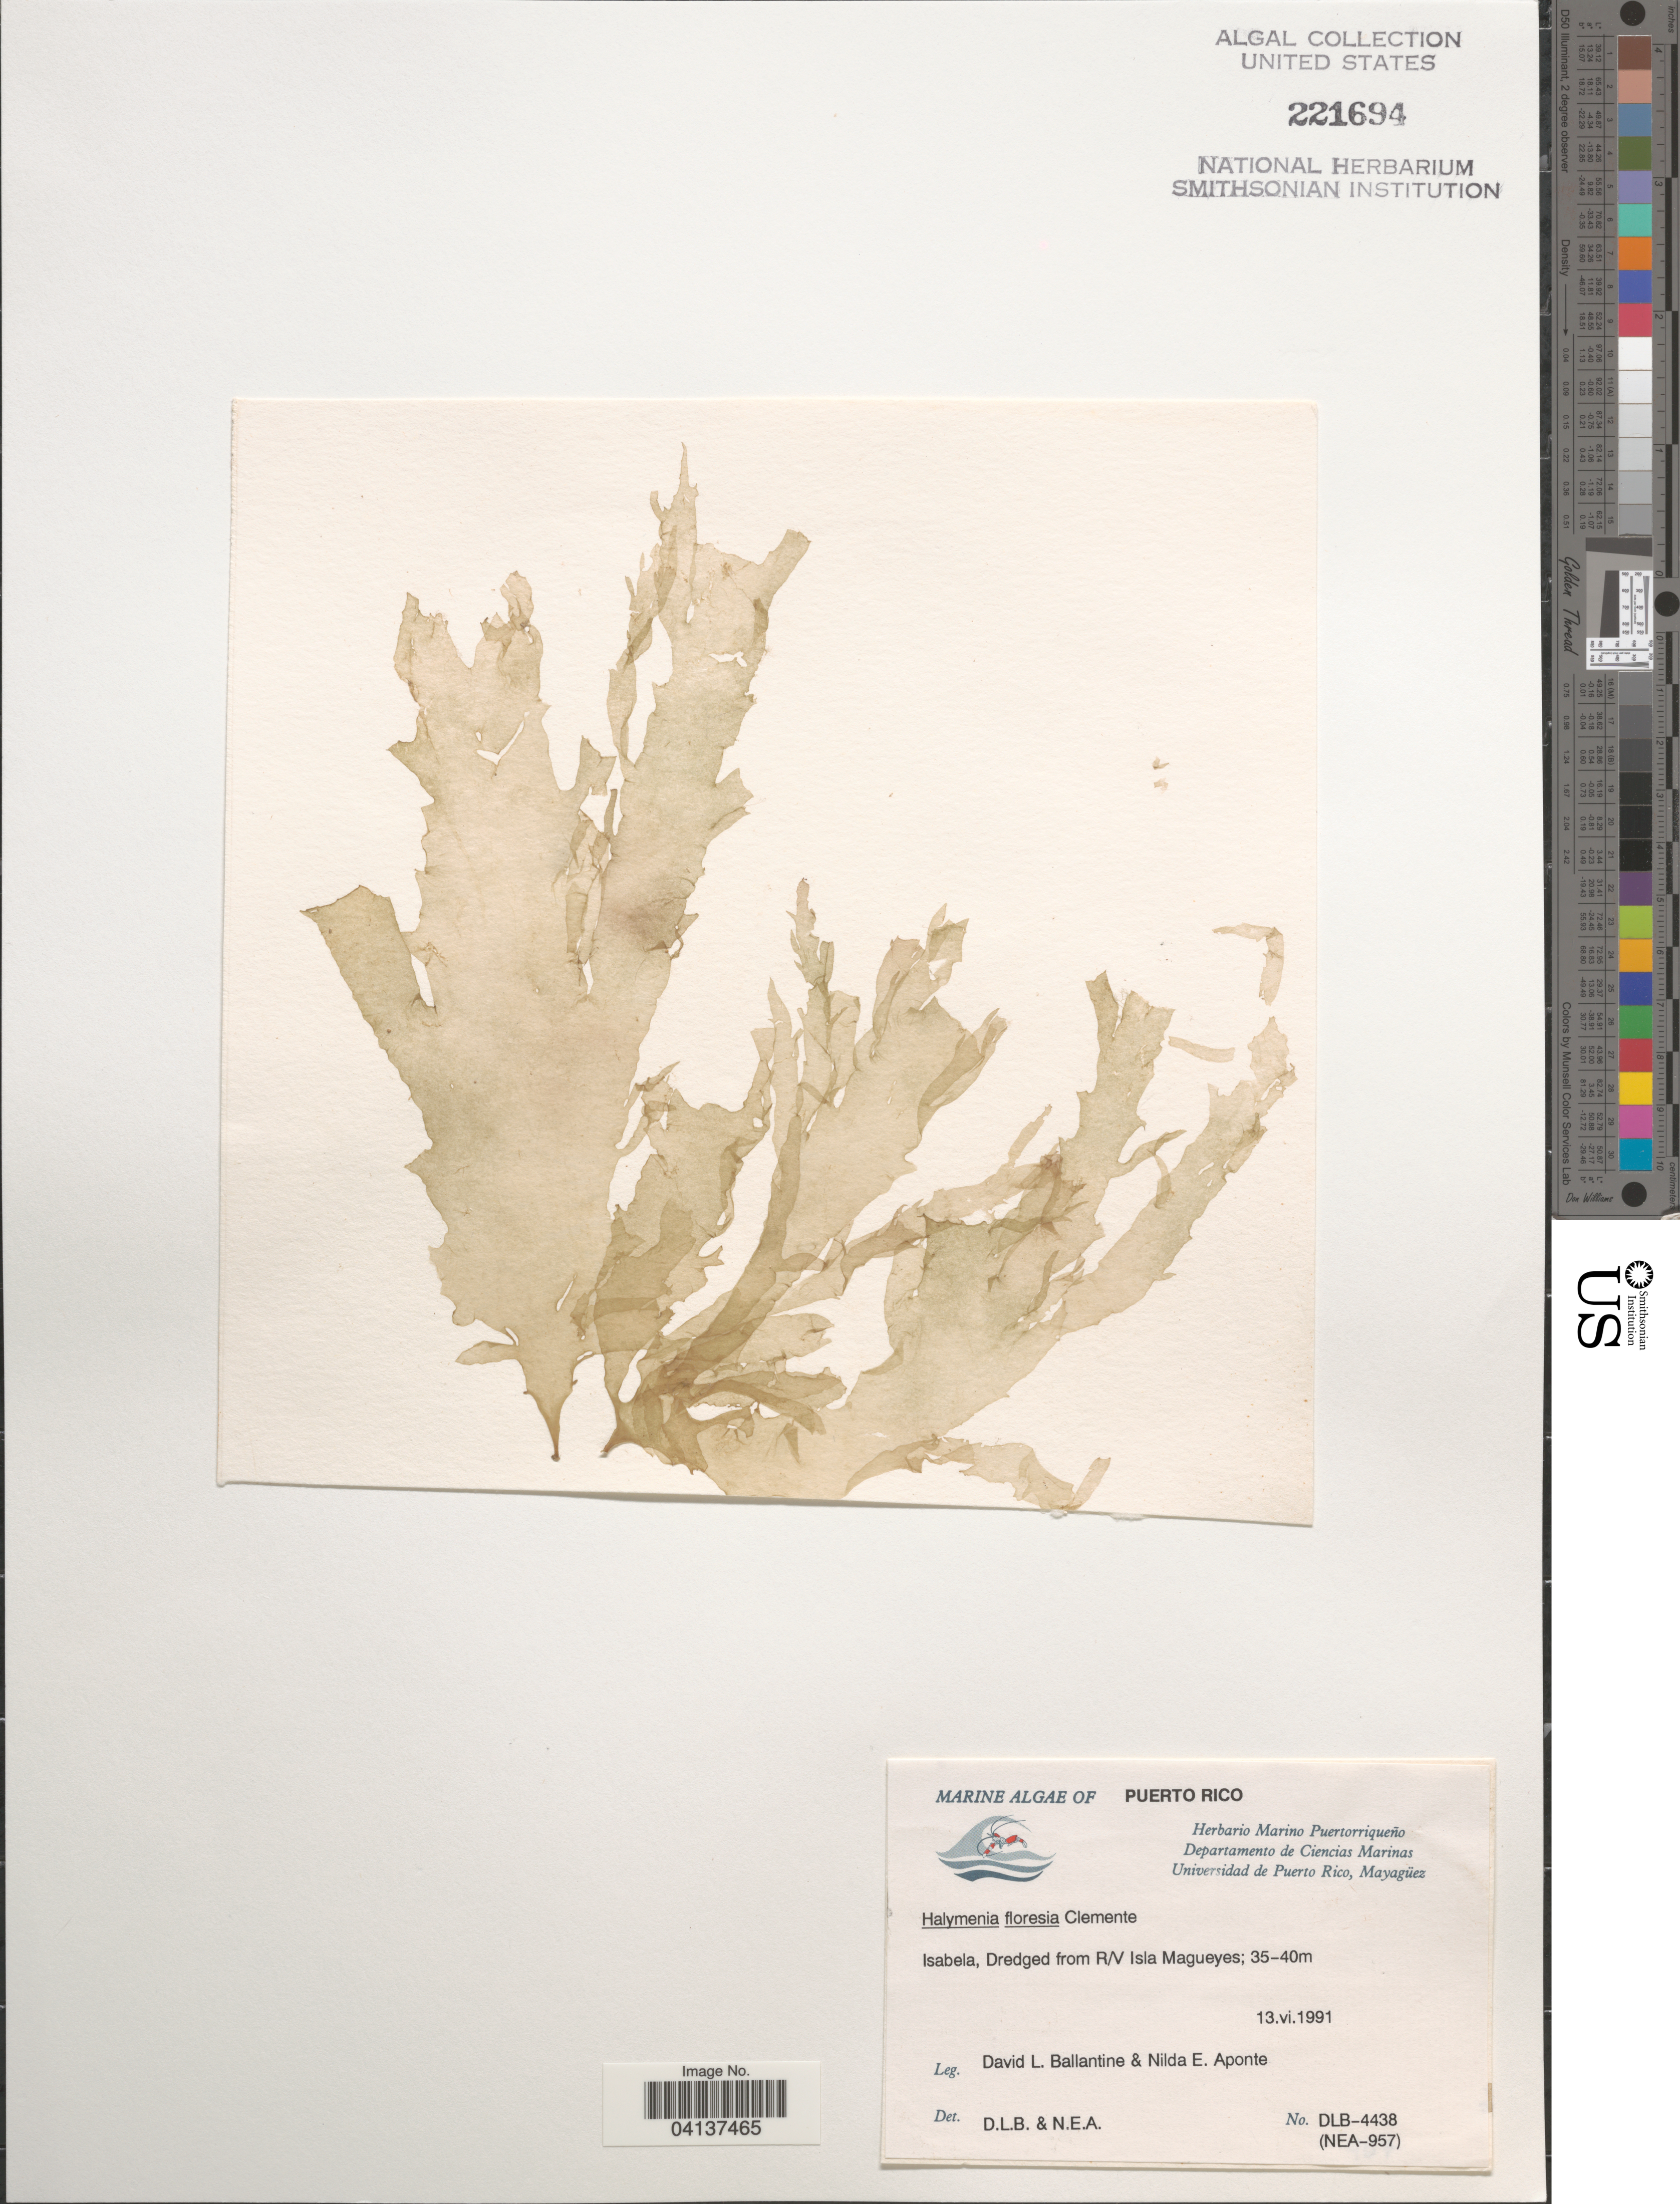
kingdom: Plantae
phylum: Rhodophyta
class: Florideophyceae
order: Halymeniales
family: Halymeniaceae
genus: Halymenia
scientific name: Halymenia floresii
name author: (Clemente) C. Agardh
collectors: D.L. Ballantine & N. E. Aponte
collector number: DLB-4438/(NEA-957)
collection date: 1991-06-13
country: Puerto Rico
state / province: Isabela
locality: Dredged from R/V Isla Magueyes.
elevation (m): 35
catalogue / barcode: US 221694